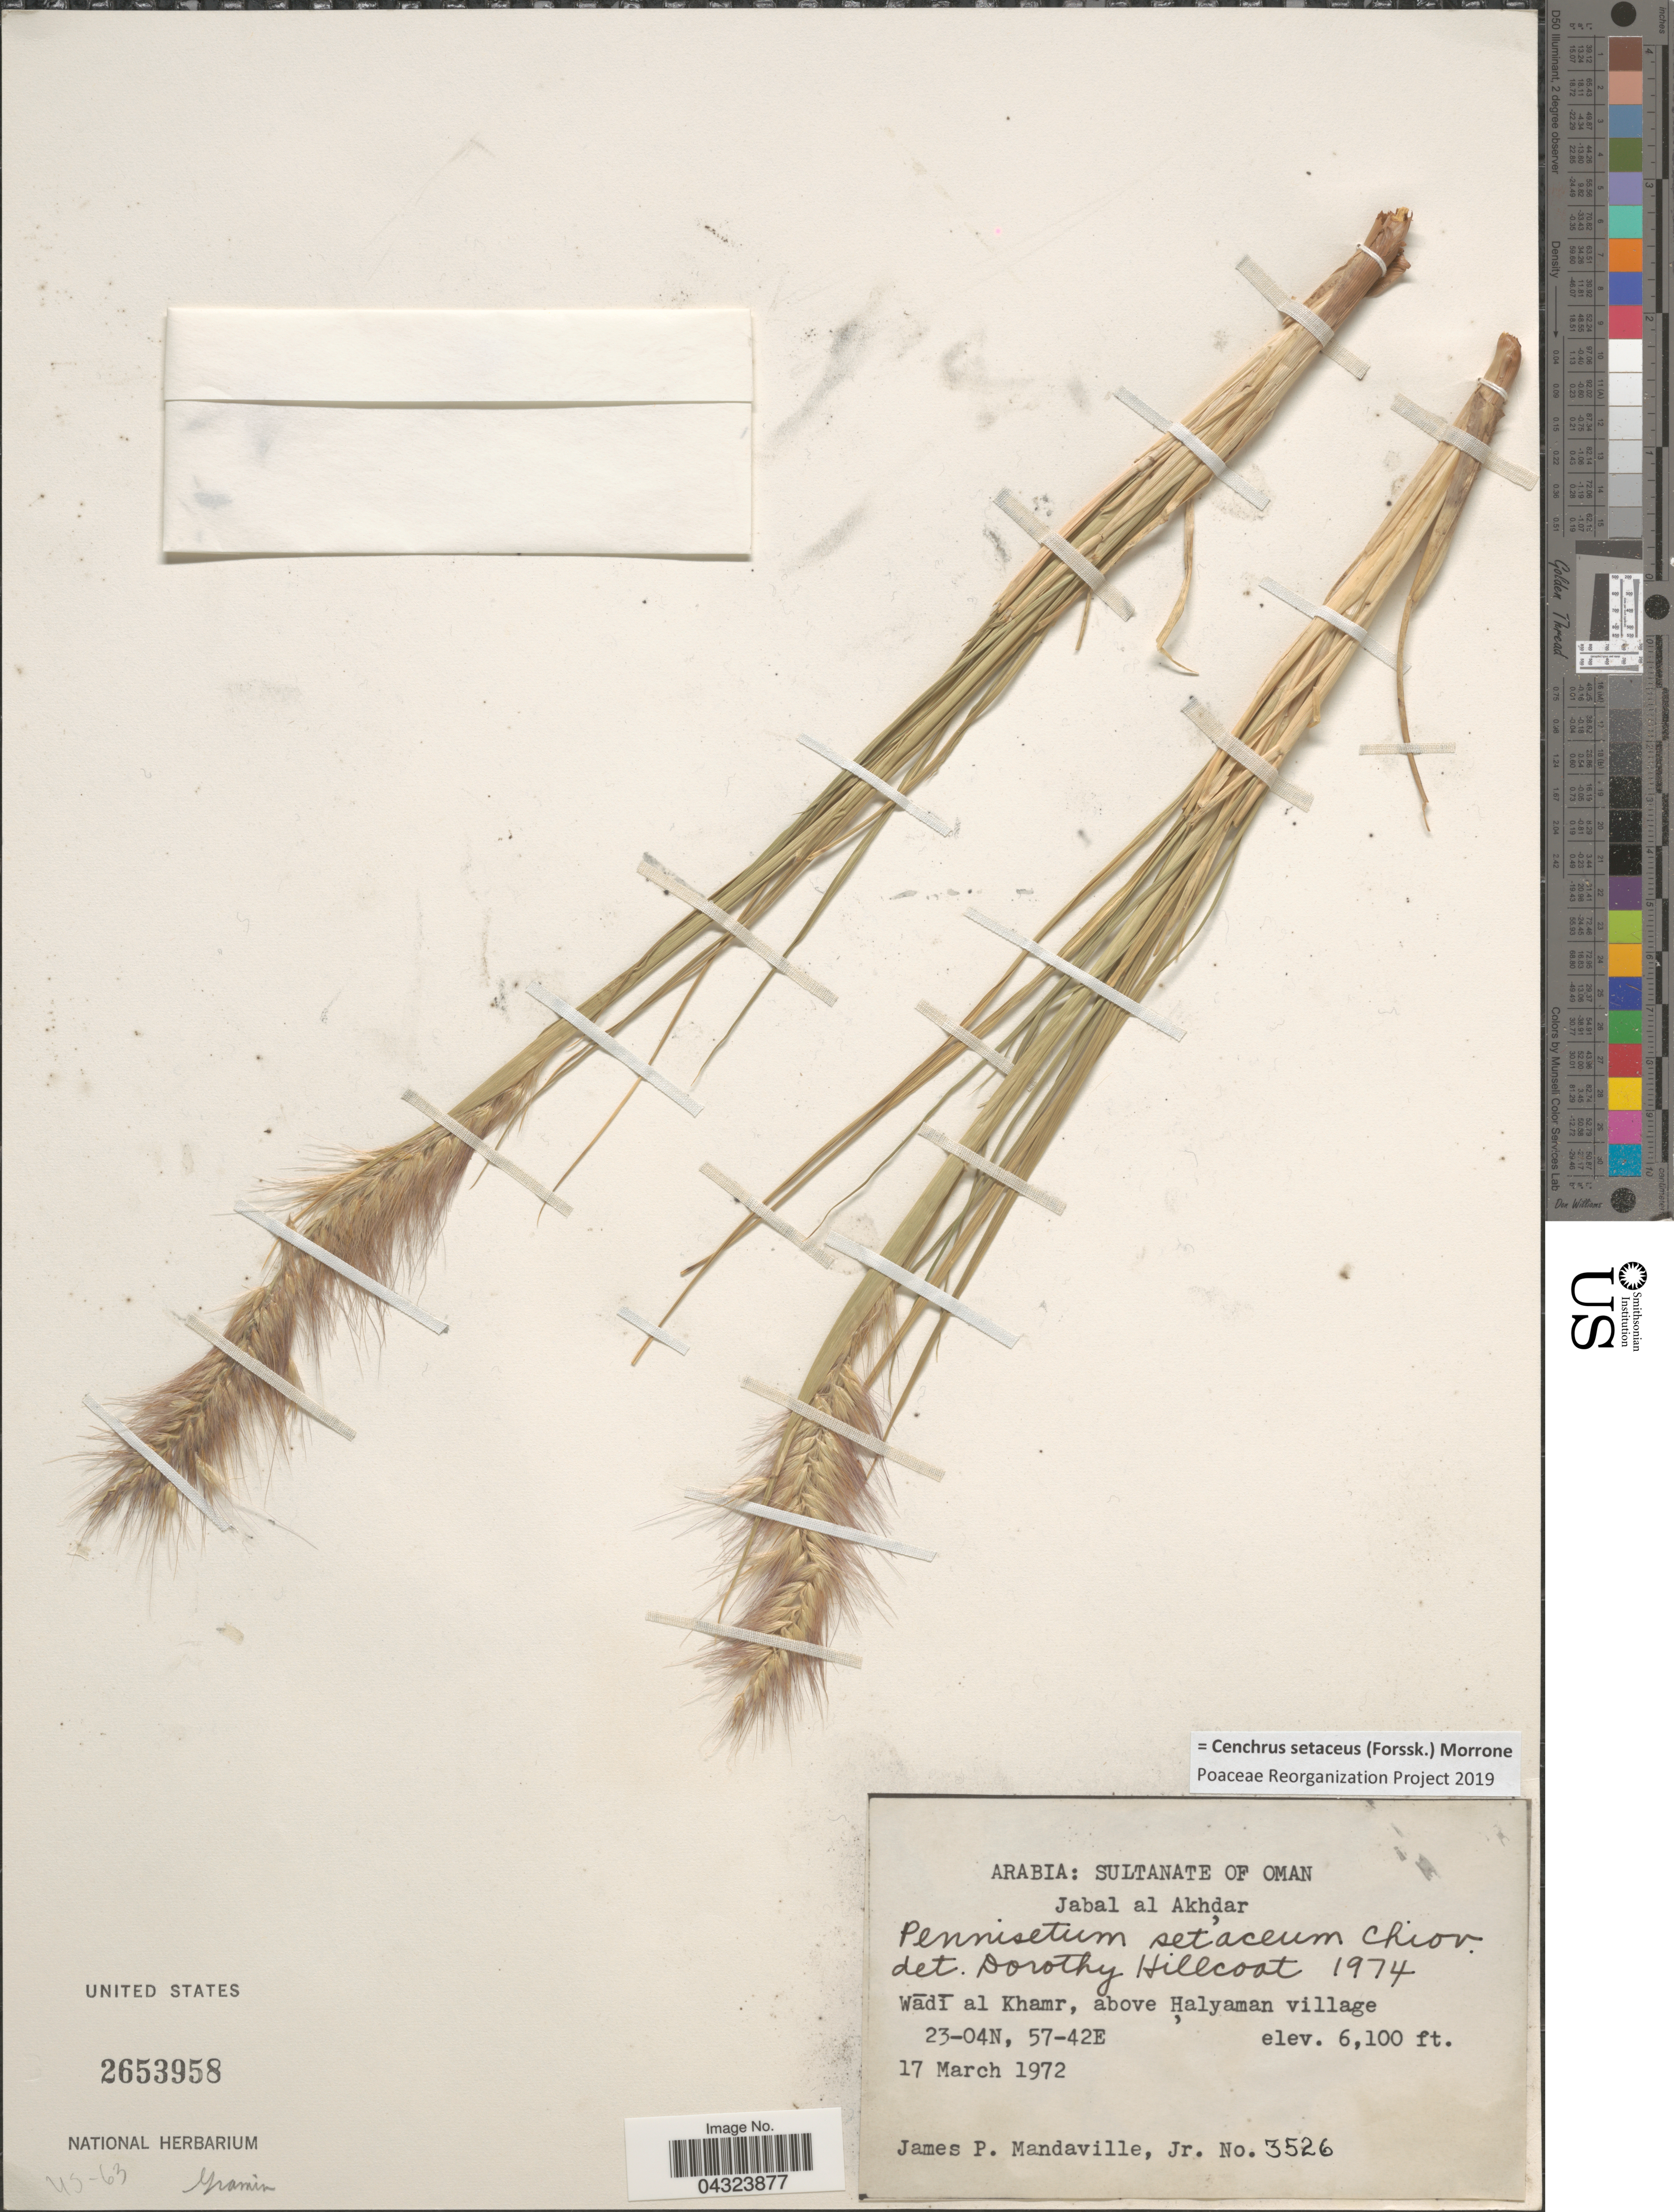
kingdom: Plantae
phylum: Tracheophyta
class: Liliopsida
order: Poales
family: Poaceae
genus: Cenchrus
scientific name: Cenchrus setaceus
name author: (Forssk.) Morrone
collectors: J. Mandaville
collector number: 3526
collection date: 1972-03-17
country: Oman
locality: Arabia: Sultanate of Oman. Jabal al Akhdar. Wādī al Khamr, above Halyaman village.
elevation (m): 1859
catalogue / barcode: US 2653958